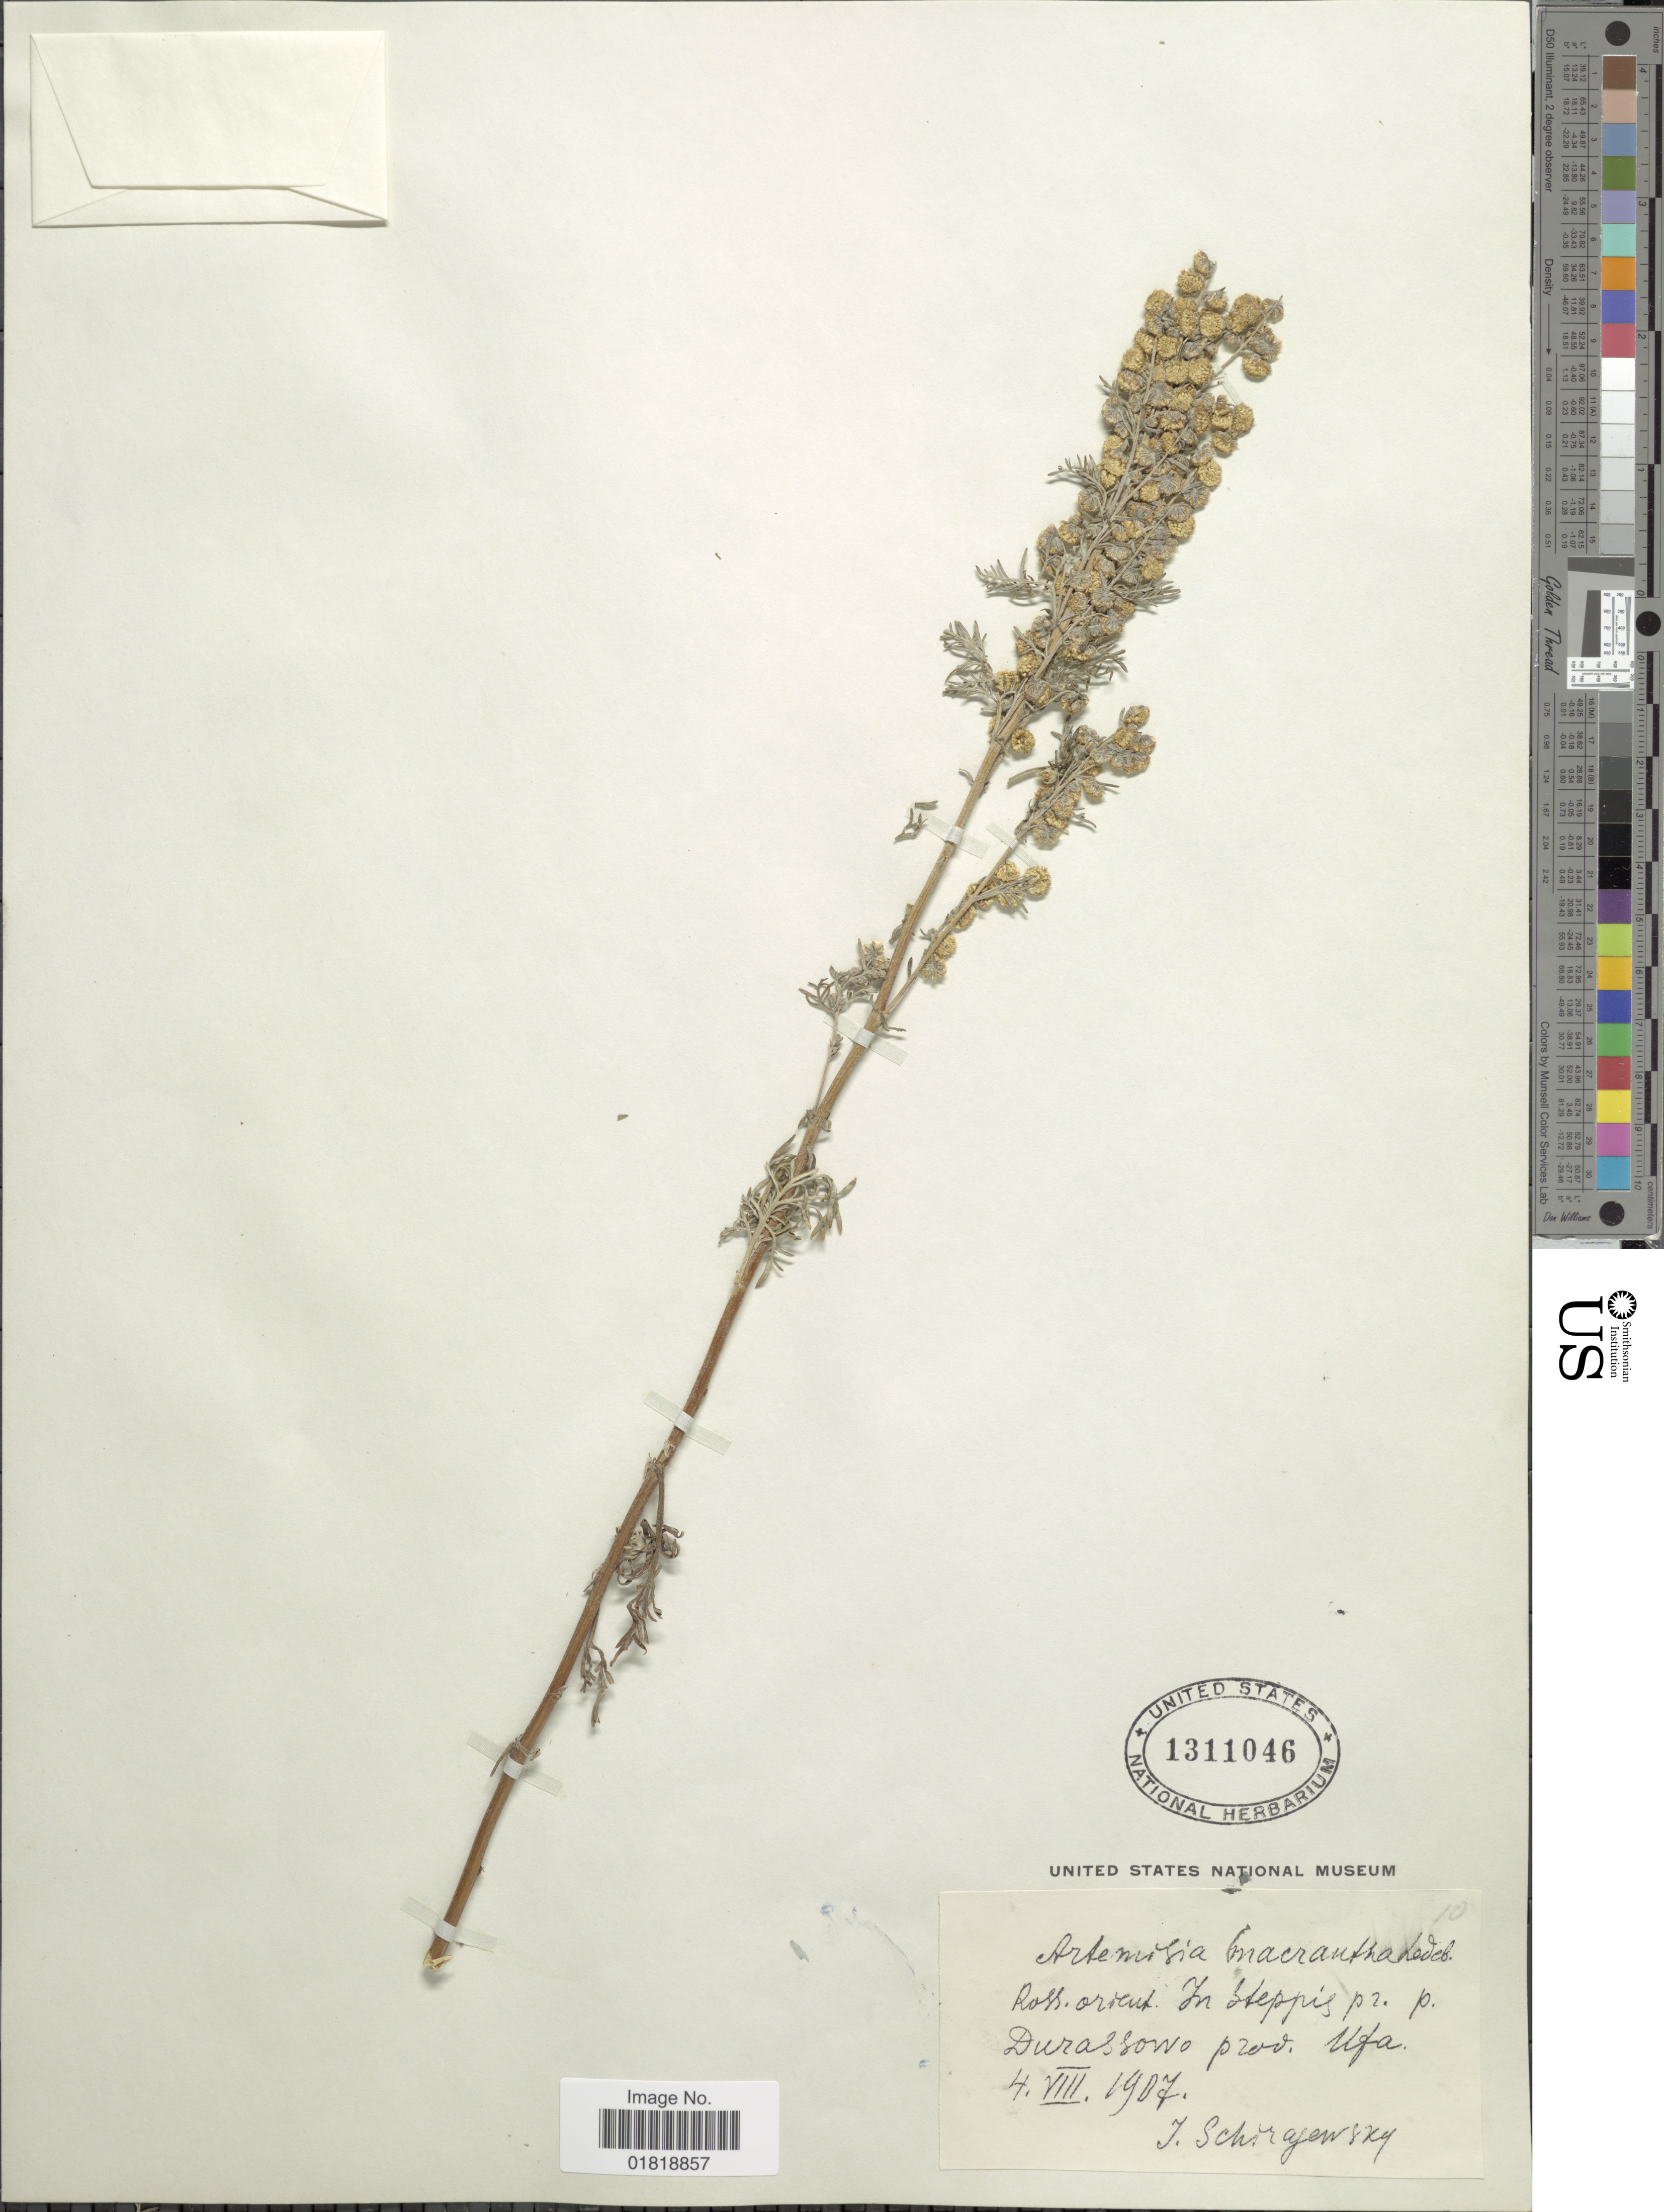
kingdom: Plantae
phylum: Tracheophyta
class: Magnoliopsida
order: Asterales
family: Asteraceae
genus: Artemisia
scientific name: Artemisia macrantha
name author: Ledeb.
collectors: J. Schorajensky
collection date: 1907-08-04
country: Russian Federation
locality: Ross. Orient. in steppis pr. p. Durassowo prov. Ufa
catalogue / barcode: US 1311046